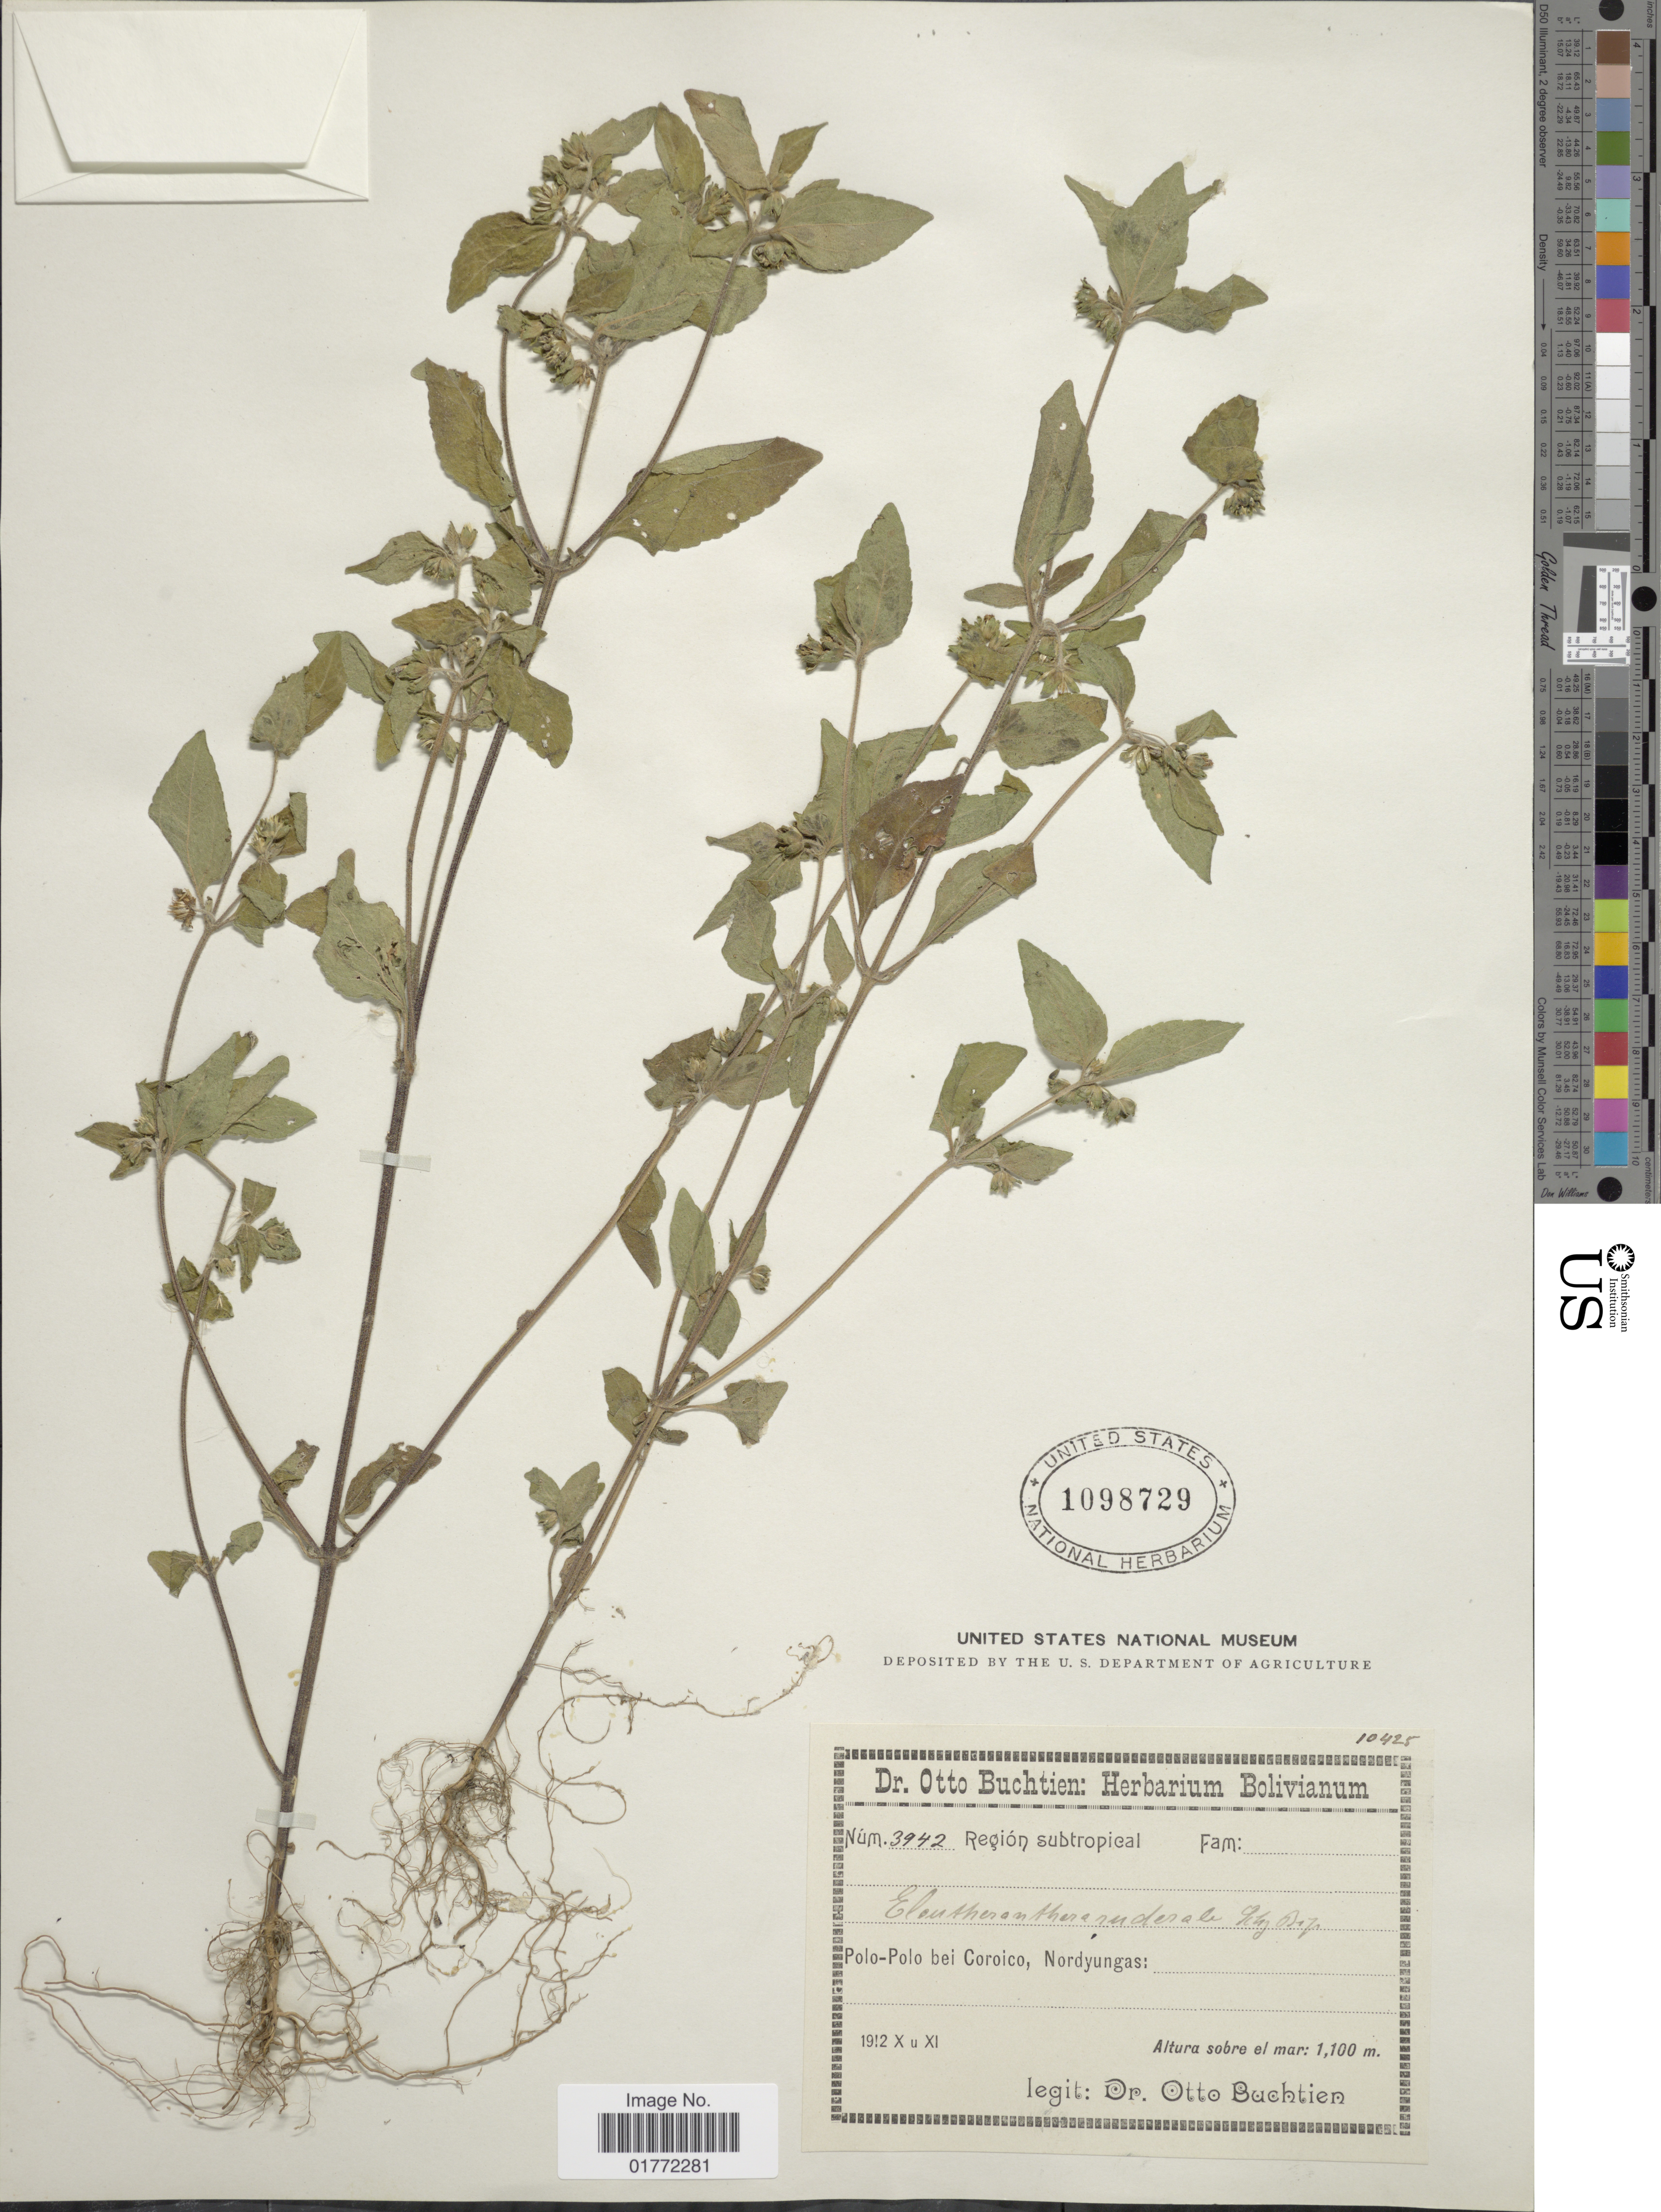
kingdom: Plantae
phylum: Tracheophyta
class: Magnoliopsida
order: Asterales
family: Asteraceae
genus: Eleutheranthera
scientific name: Eleutheranthera ruderalis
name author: (Sw.) Sch. Bip.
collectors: O. Buchtien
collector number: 3942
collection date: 1912-10/1912-11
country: Bolivia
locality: Polo-Polo bei Coroico, Nordyungas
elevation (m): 1100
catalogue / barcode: US 1098729